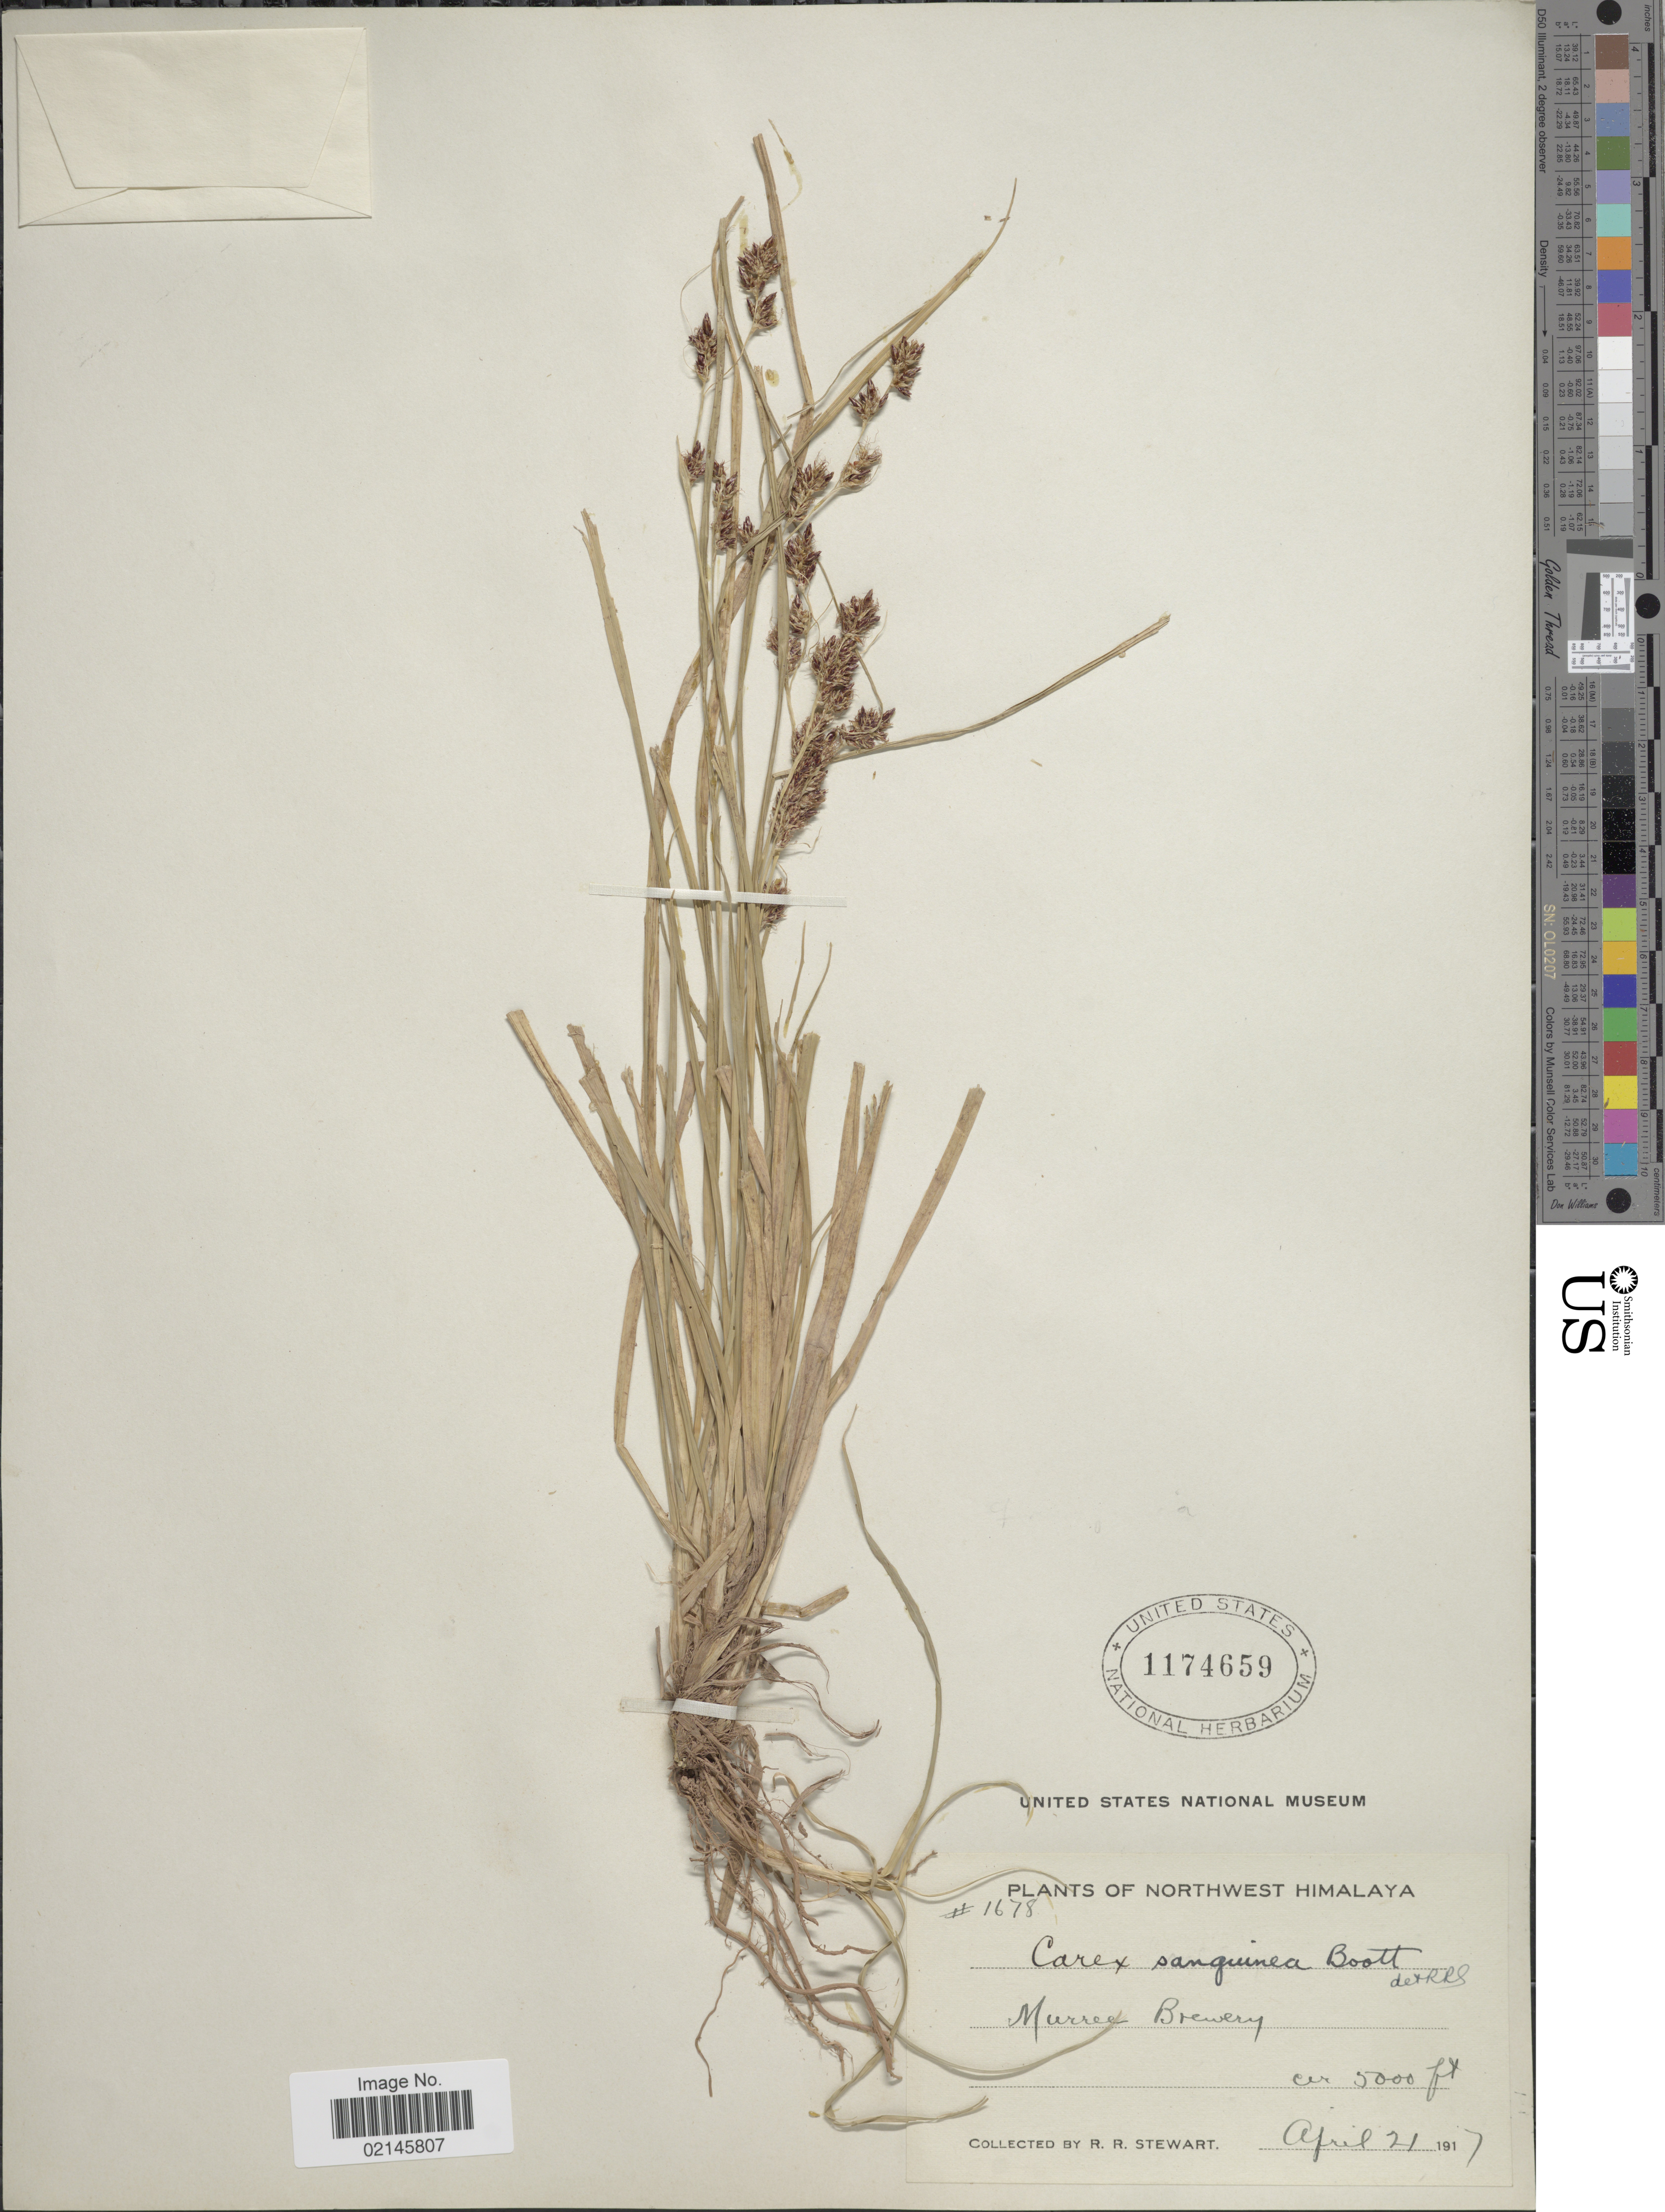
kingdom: Plantae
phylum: Tracheophyta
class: Liliopsida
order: Poales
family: Cyperaceae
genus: Carex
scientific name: Carex sanguinea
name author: Boott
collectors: R. R. Stewart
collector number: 1678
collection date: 1917-04-21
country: Pakistan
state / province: Punjab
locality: Northwest Himalaya. Murree Brewery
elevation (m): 1524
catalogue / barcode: US 1174659